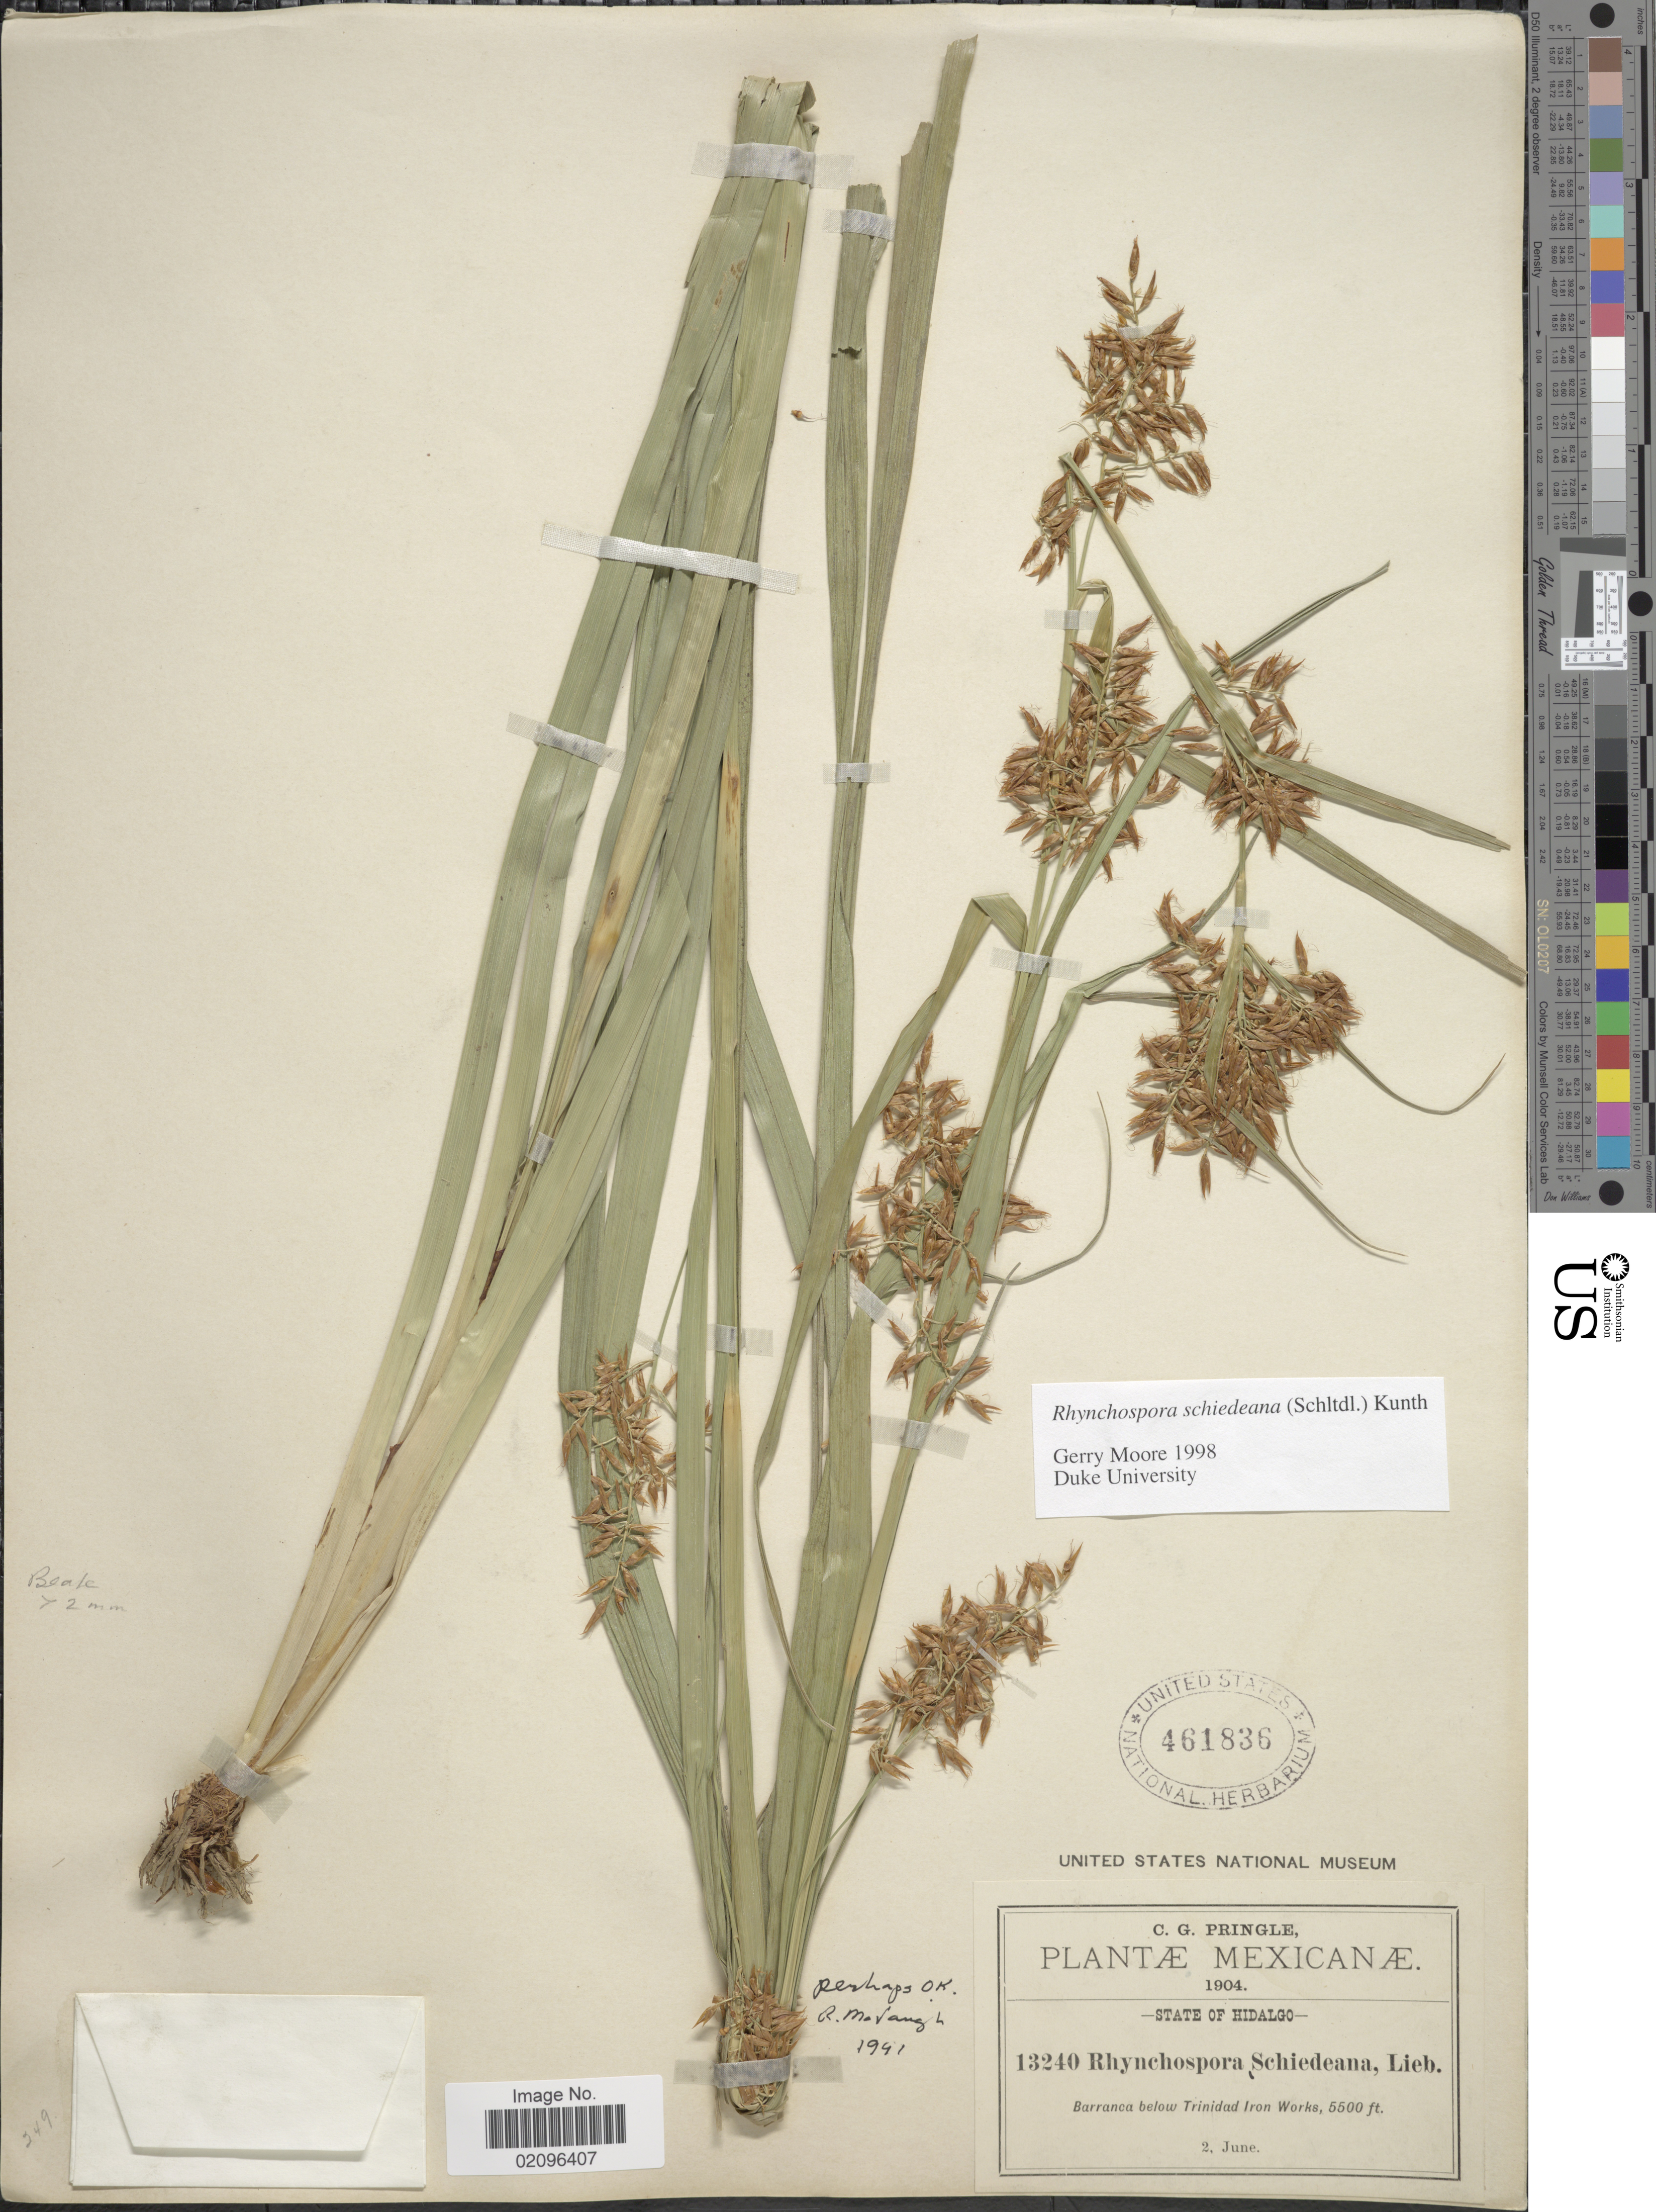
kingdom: Plantae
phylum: Tracheophyta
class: Liliopsida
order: Poales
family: Cyperaceae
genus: Rhynchospora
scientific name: Rhynchospora schiedeana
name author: Kunth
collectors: C. G. Pringle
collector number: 13240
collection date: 1904-06-02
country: Mexico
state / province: Hidalgo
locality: State of Hidalgo, Barranco below Trinidad Iron Works.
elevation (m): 1676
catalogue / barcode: US 461836